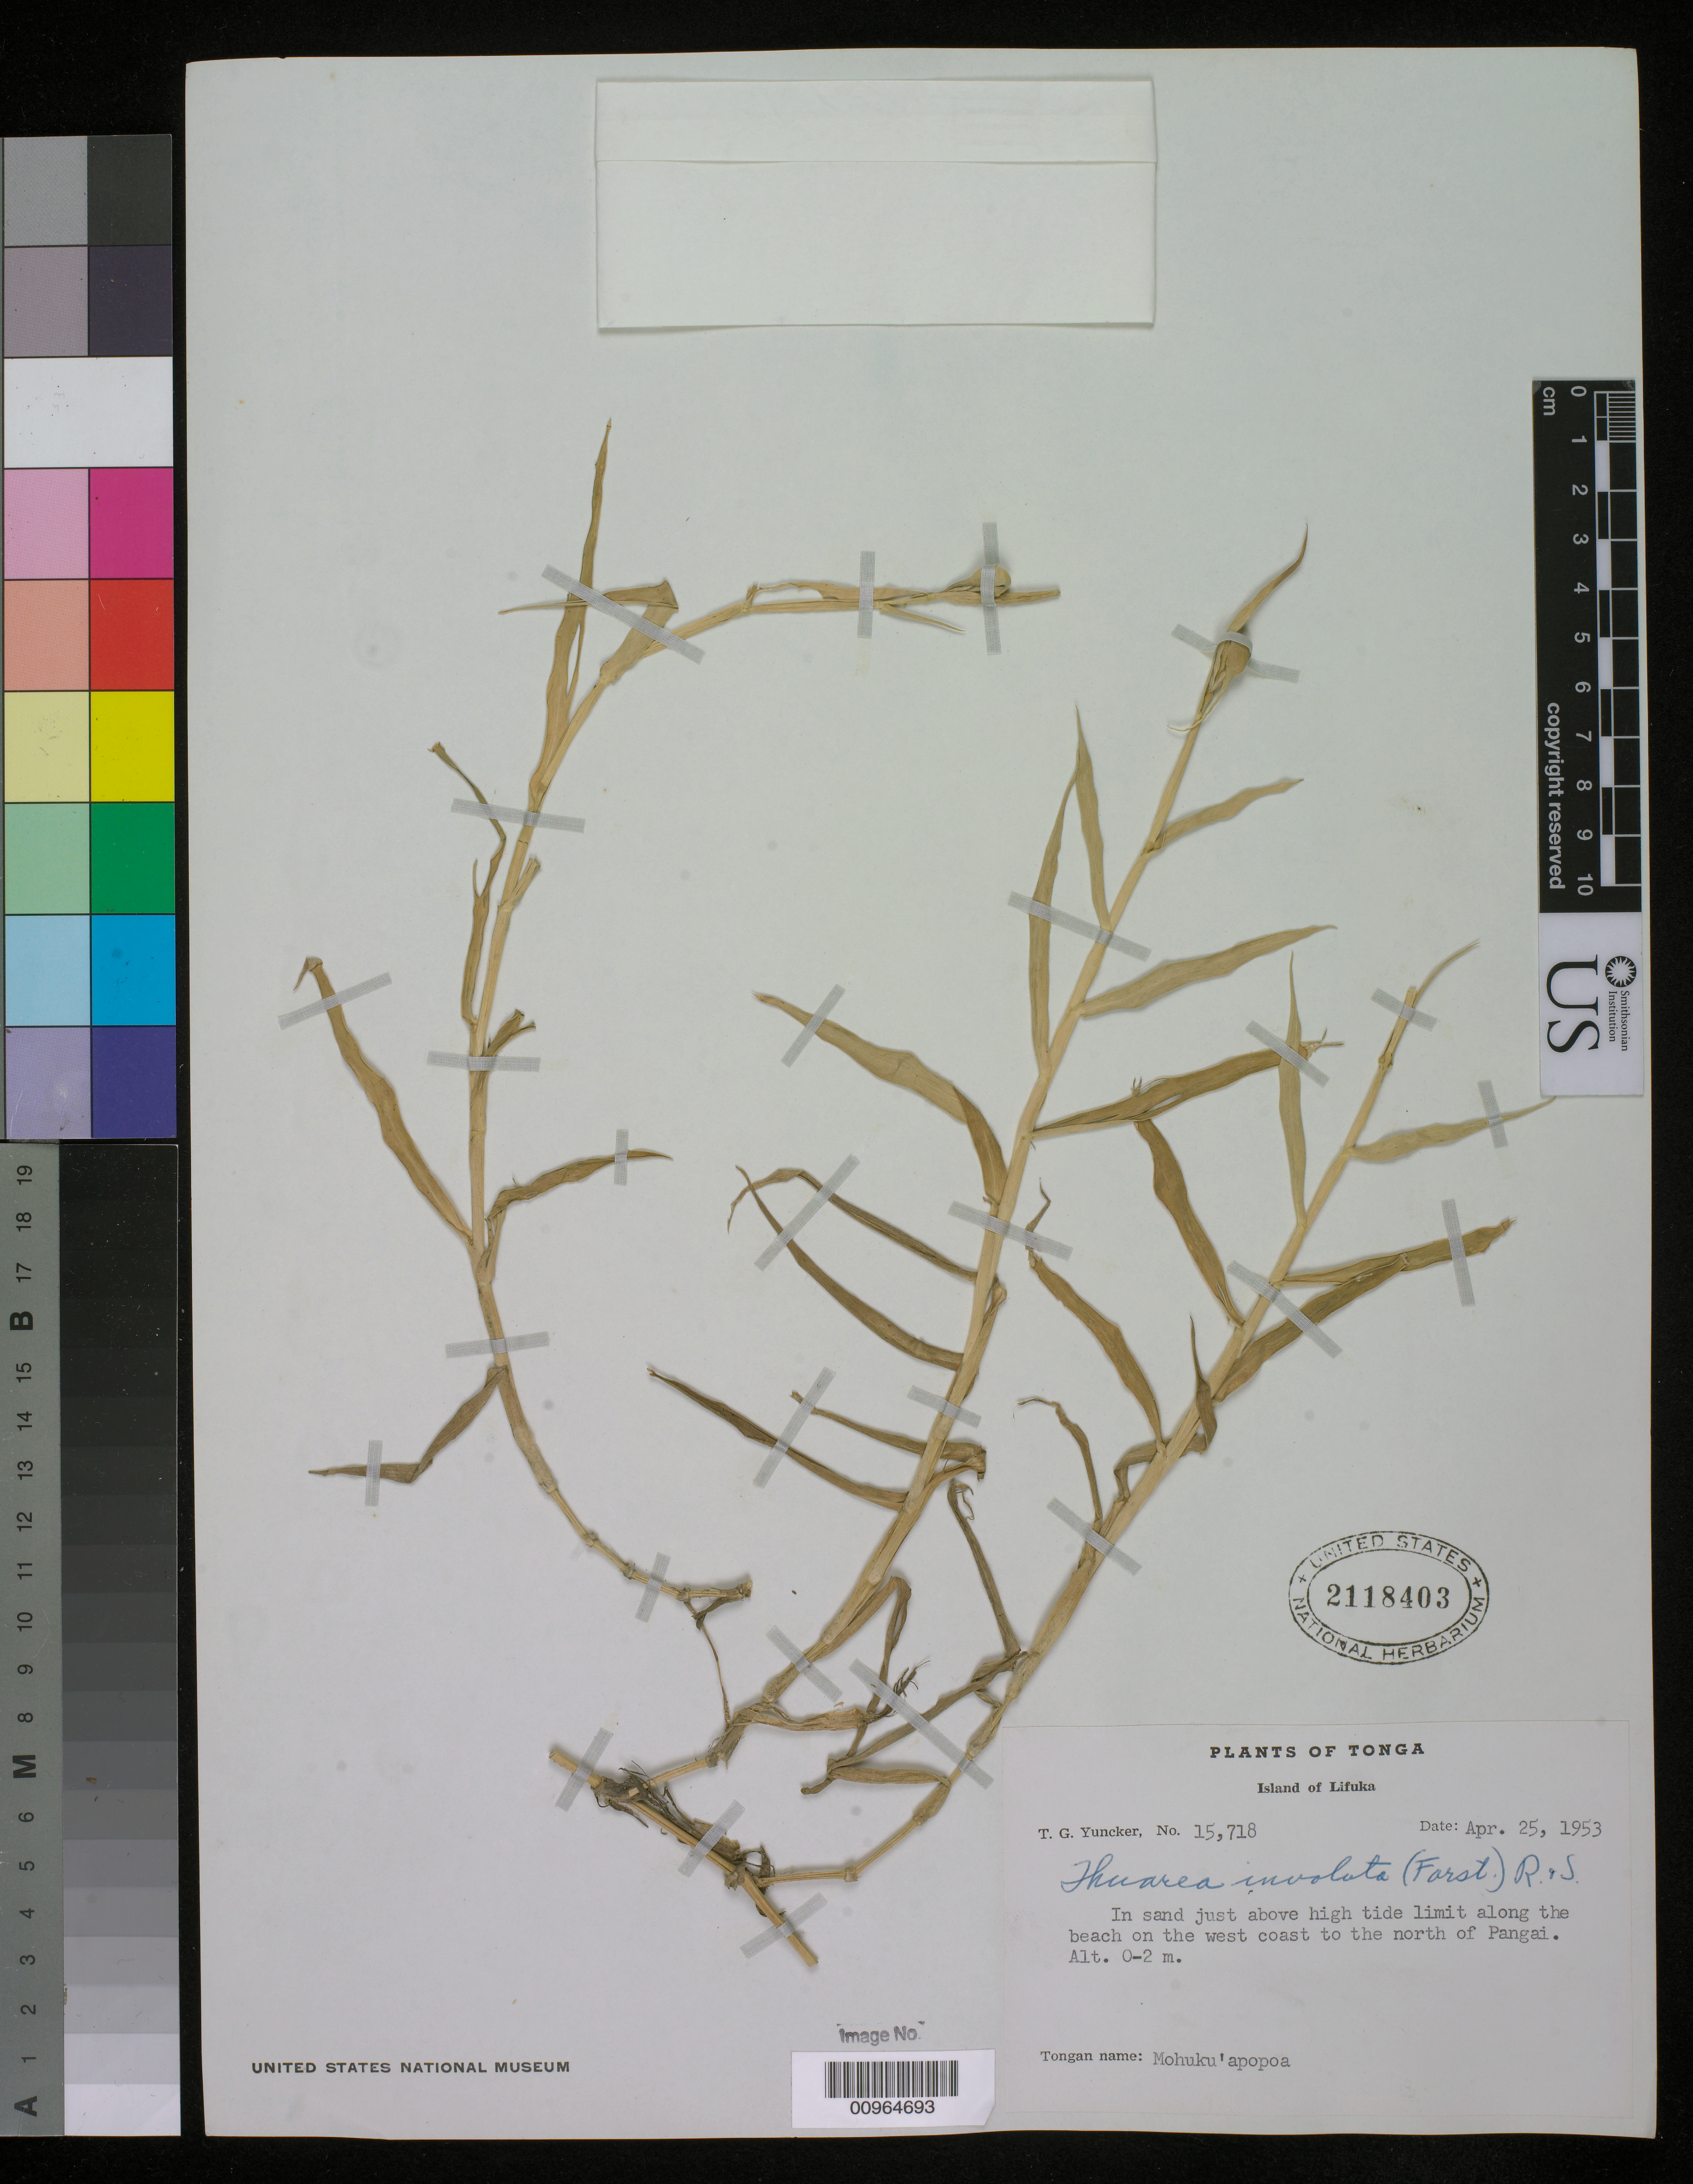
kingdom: Plantae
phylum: Tracheophyta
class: Liliopsida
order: Poales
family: Poaceae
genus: Thuarea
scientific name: Thuarea involuta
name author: (G. Forst.) R. Br. ex Sm.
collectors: T. G. Yuncker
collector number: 15718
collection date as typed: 25 Apr 1953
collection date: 1953-04-25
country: Tonga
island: Lifuka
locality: In sand just above high tide limit along the beach on the west coast to the north of Pangai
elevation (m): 0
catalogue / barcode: US 2118403